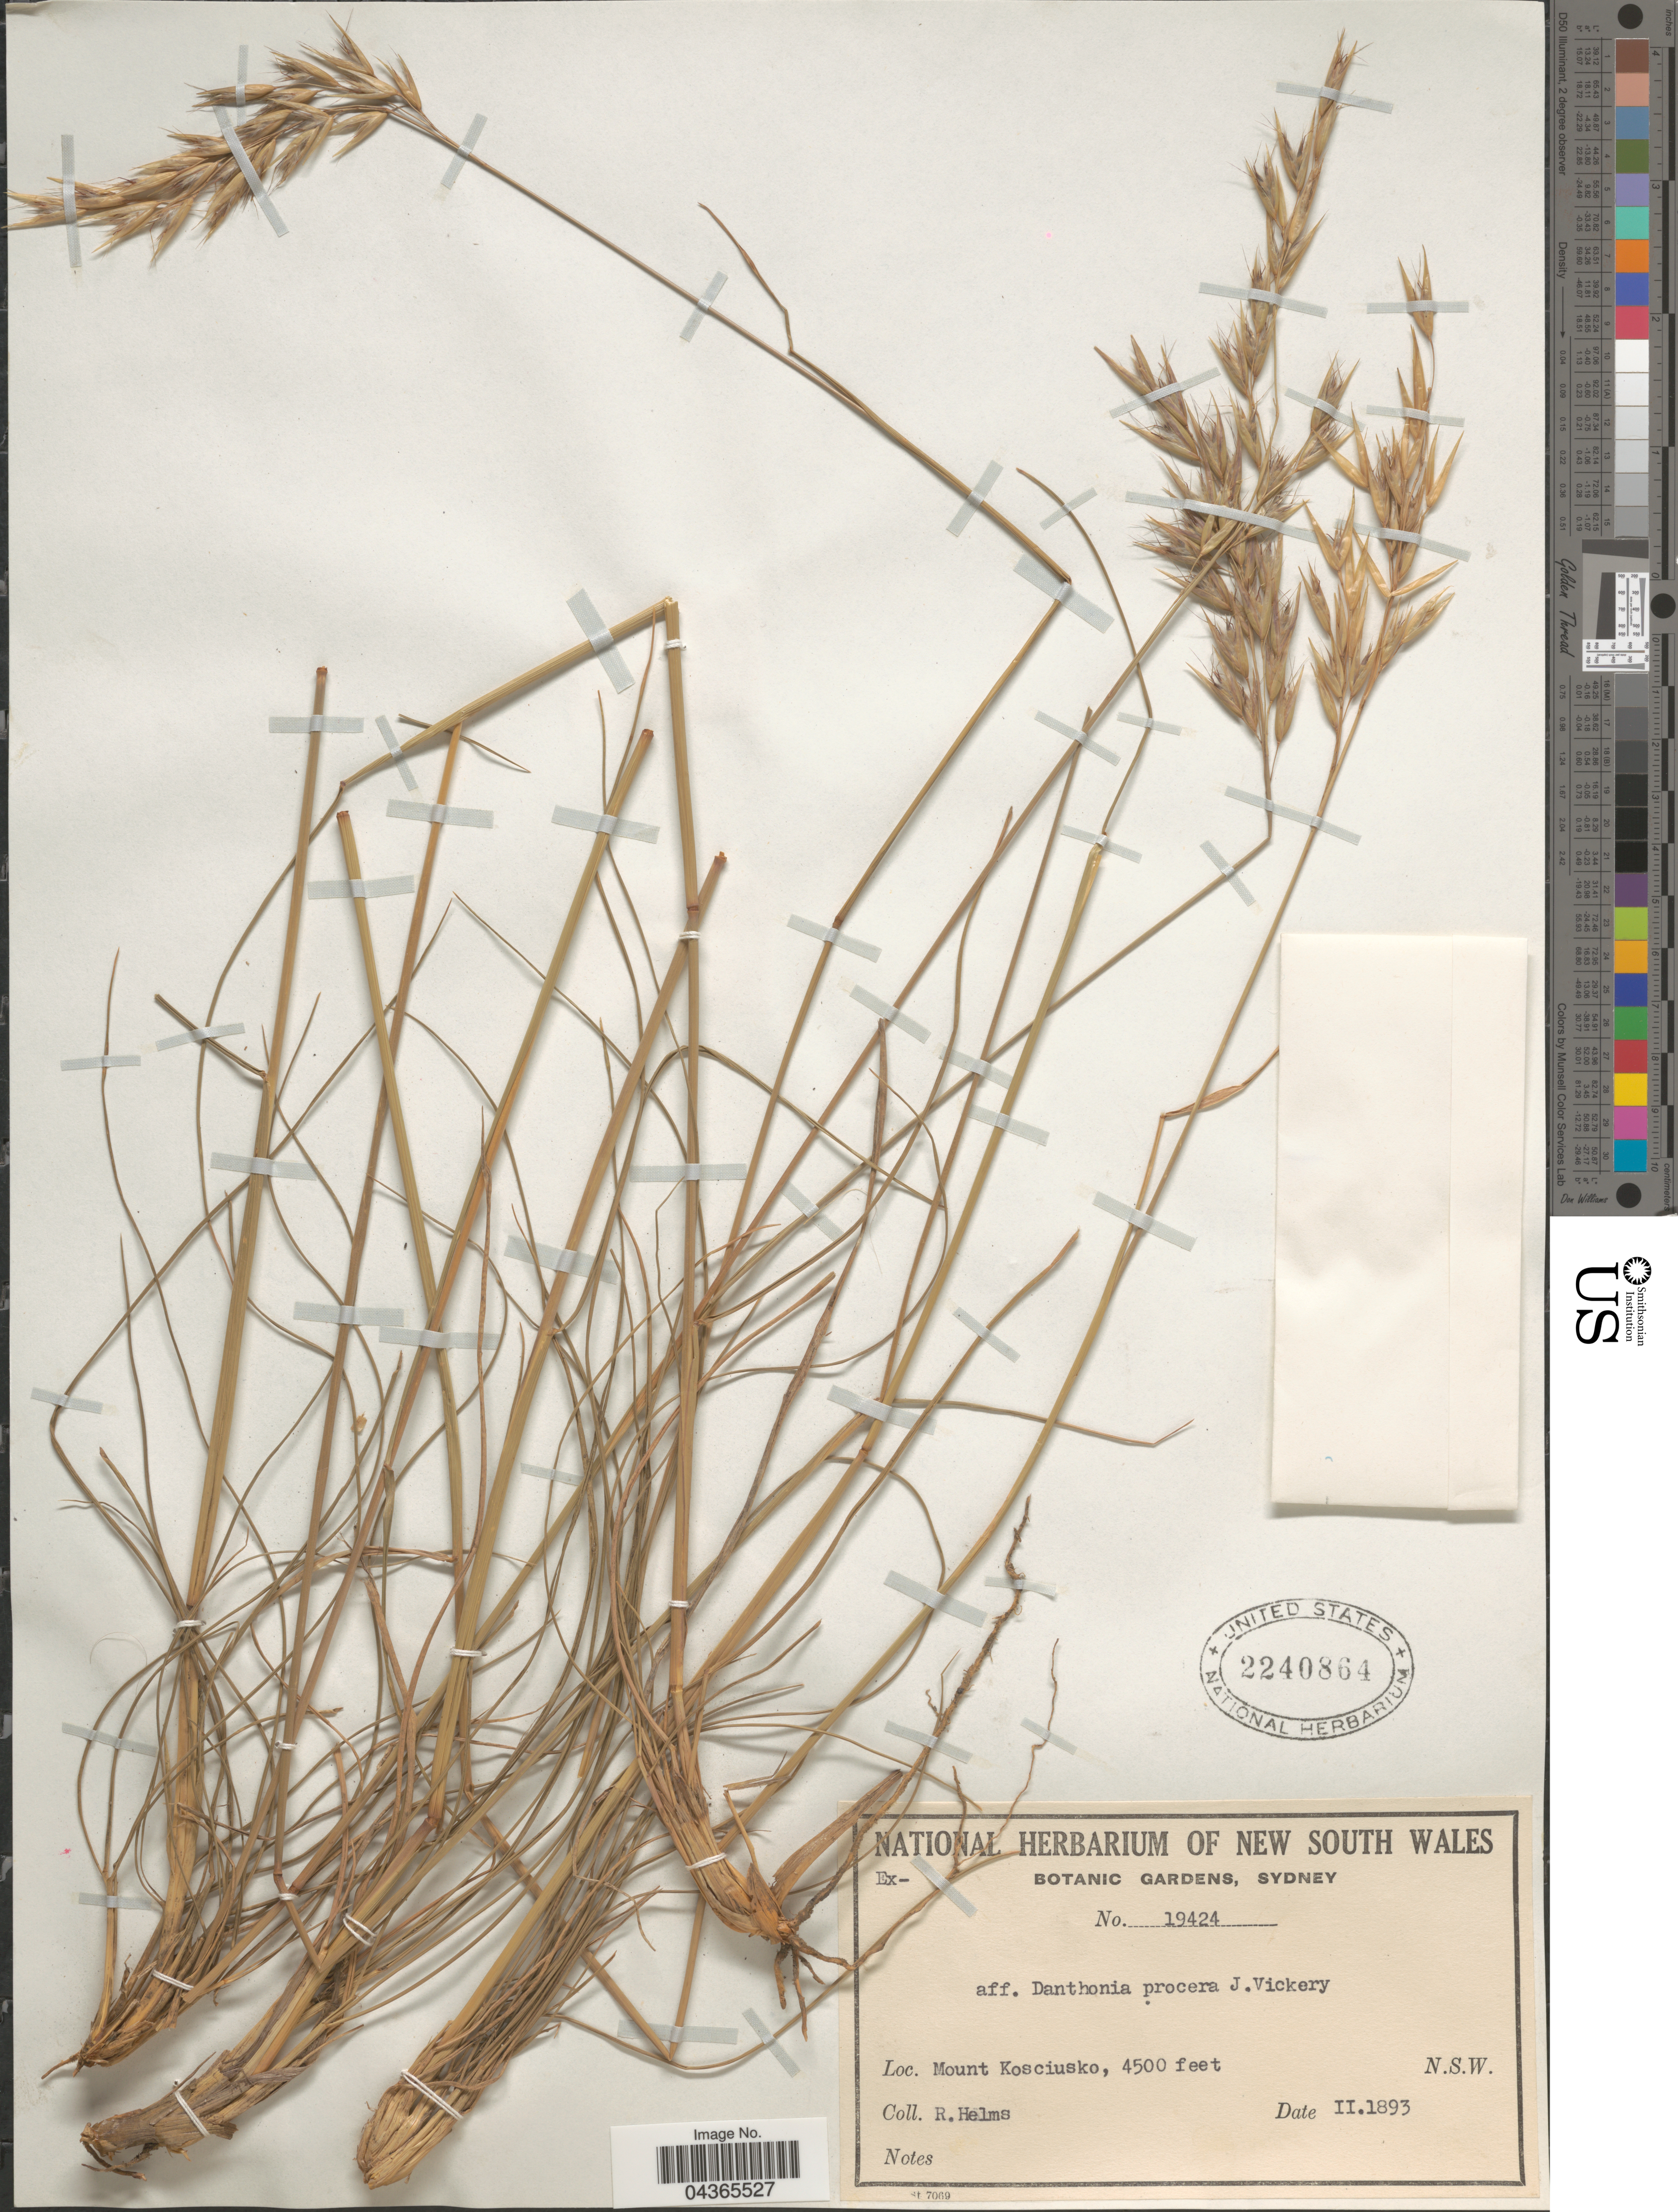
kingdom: Plantae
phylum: Tracheophyta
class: Liliopsida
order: Poales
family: Poaceae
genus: Rytidosperma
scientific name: Rytidosperma indutum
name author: (Vickery) Connor & Edgar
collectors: R. Helms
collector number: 19424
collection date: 1893-02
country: Australia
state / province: New South Wales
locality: Mount Kosciusko.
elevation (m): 1372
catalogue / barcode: US 2240864